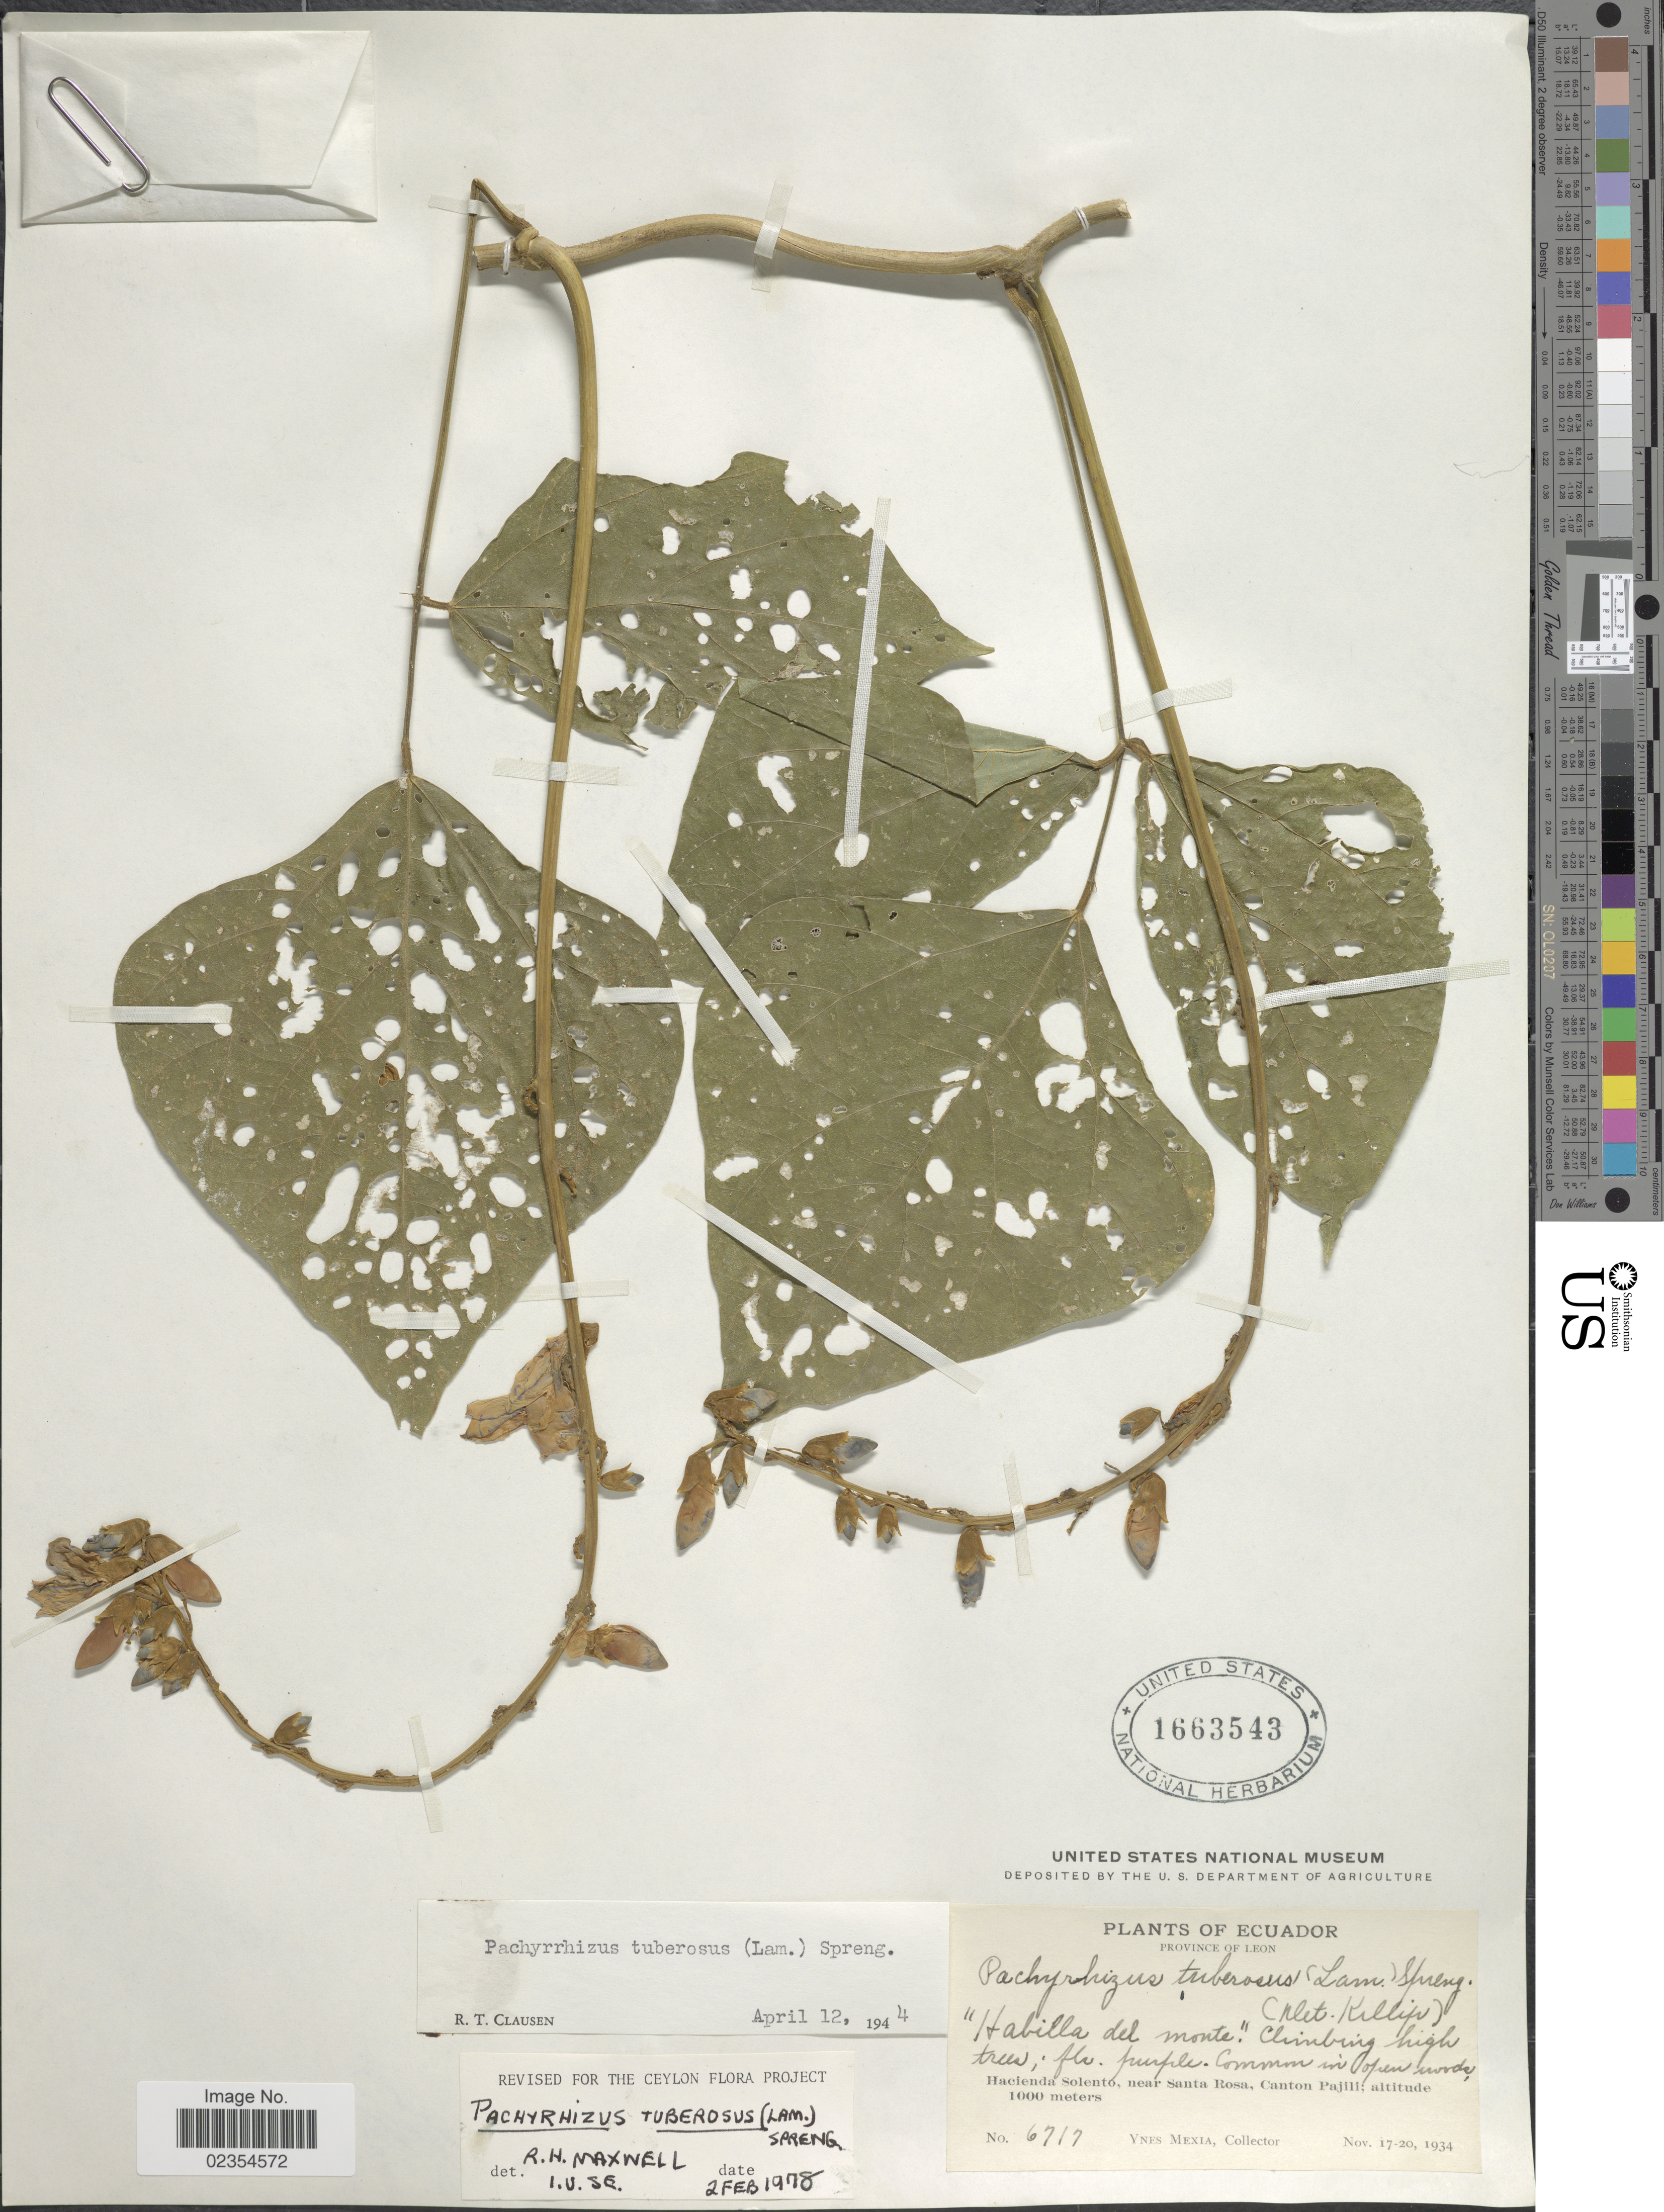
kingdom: Plantae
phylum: Tracheophyta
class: Magnoliopsida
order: Fabales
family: Fabaceae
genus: Pachyrhizus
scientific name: Pachyrhizus tuberosus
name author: (Lam.) Spreng.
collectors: Y. Mexia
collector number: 6717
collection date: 1934-11-17/1934-11-20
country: Ecuador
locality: Province of Leon, Hacienda Solento, near Santa Rosa, Canton Pajili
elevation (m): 1000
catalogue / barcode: US 1663543